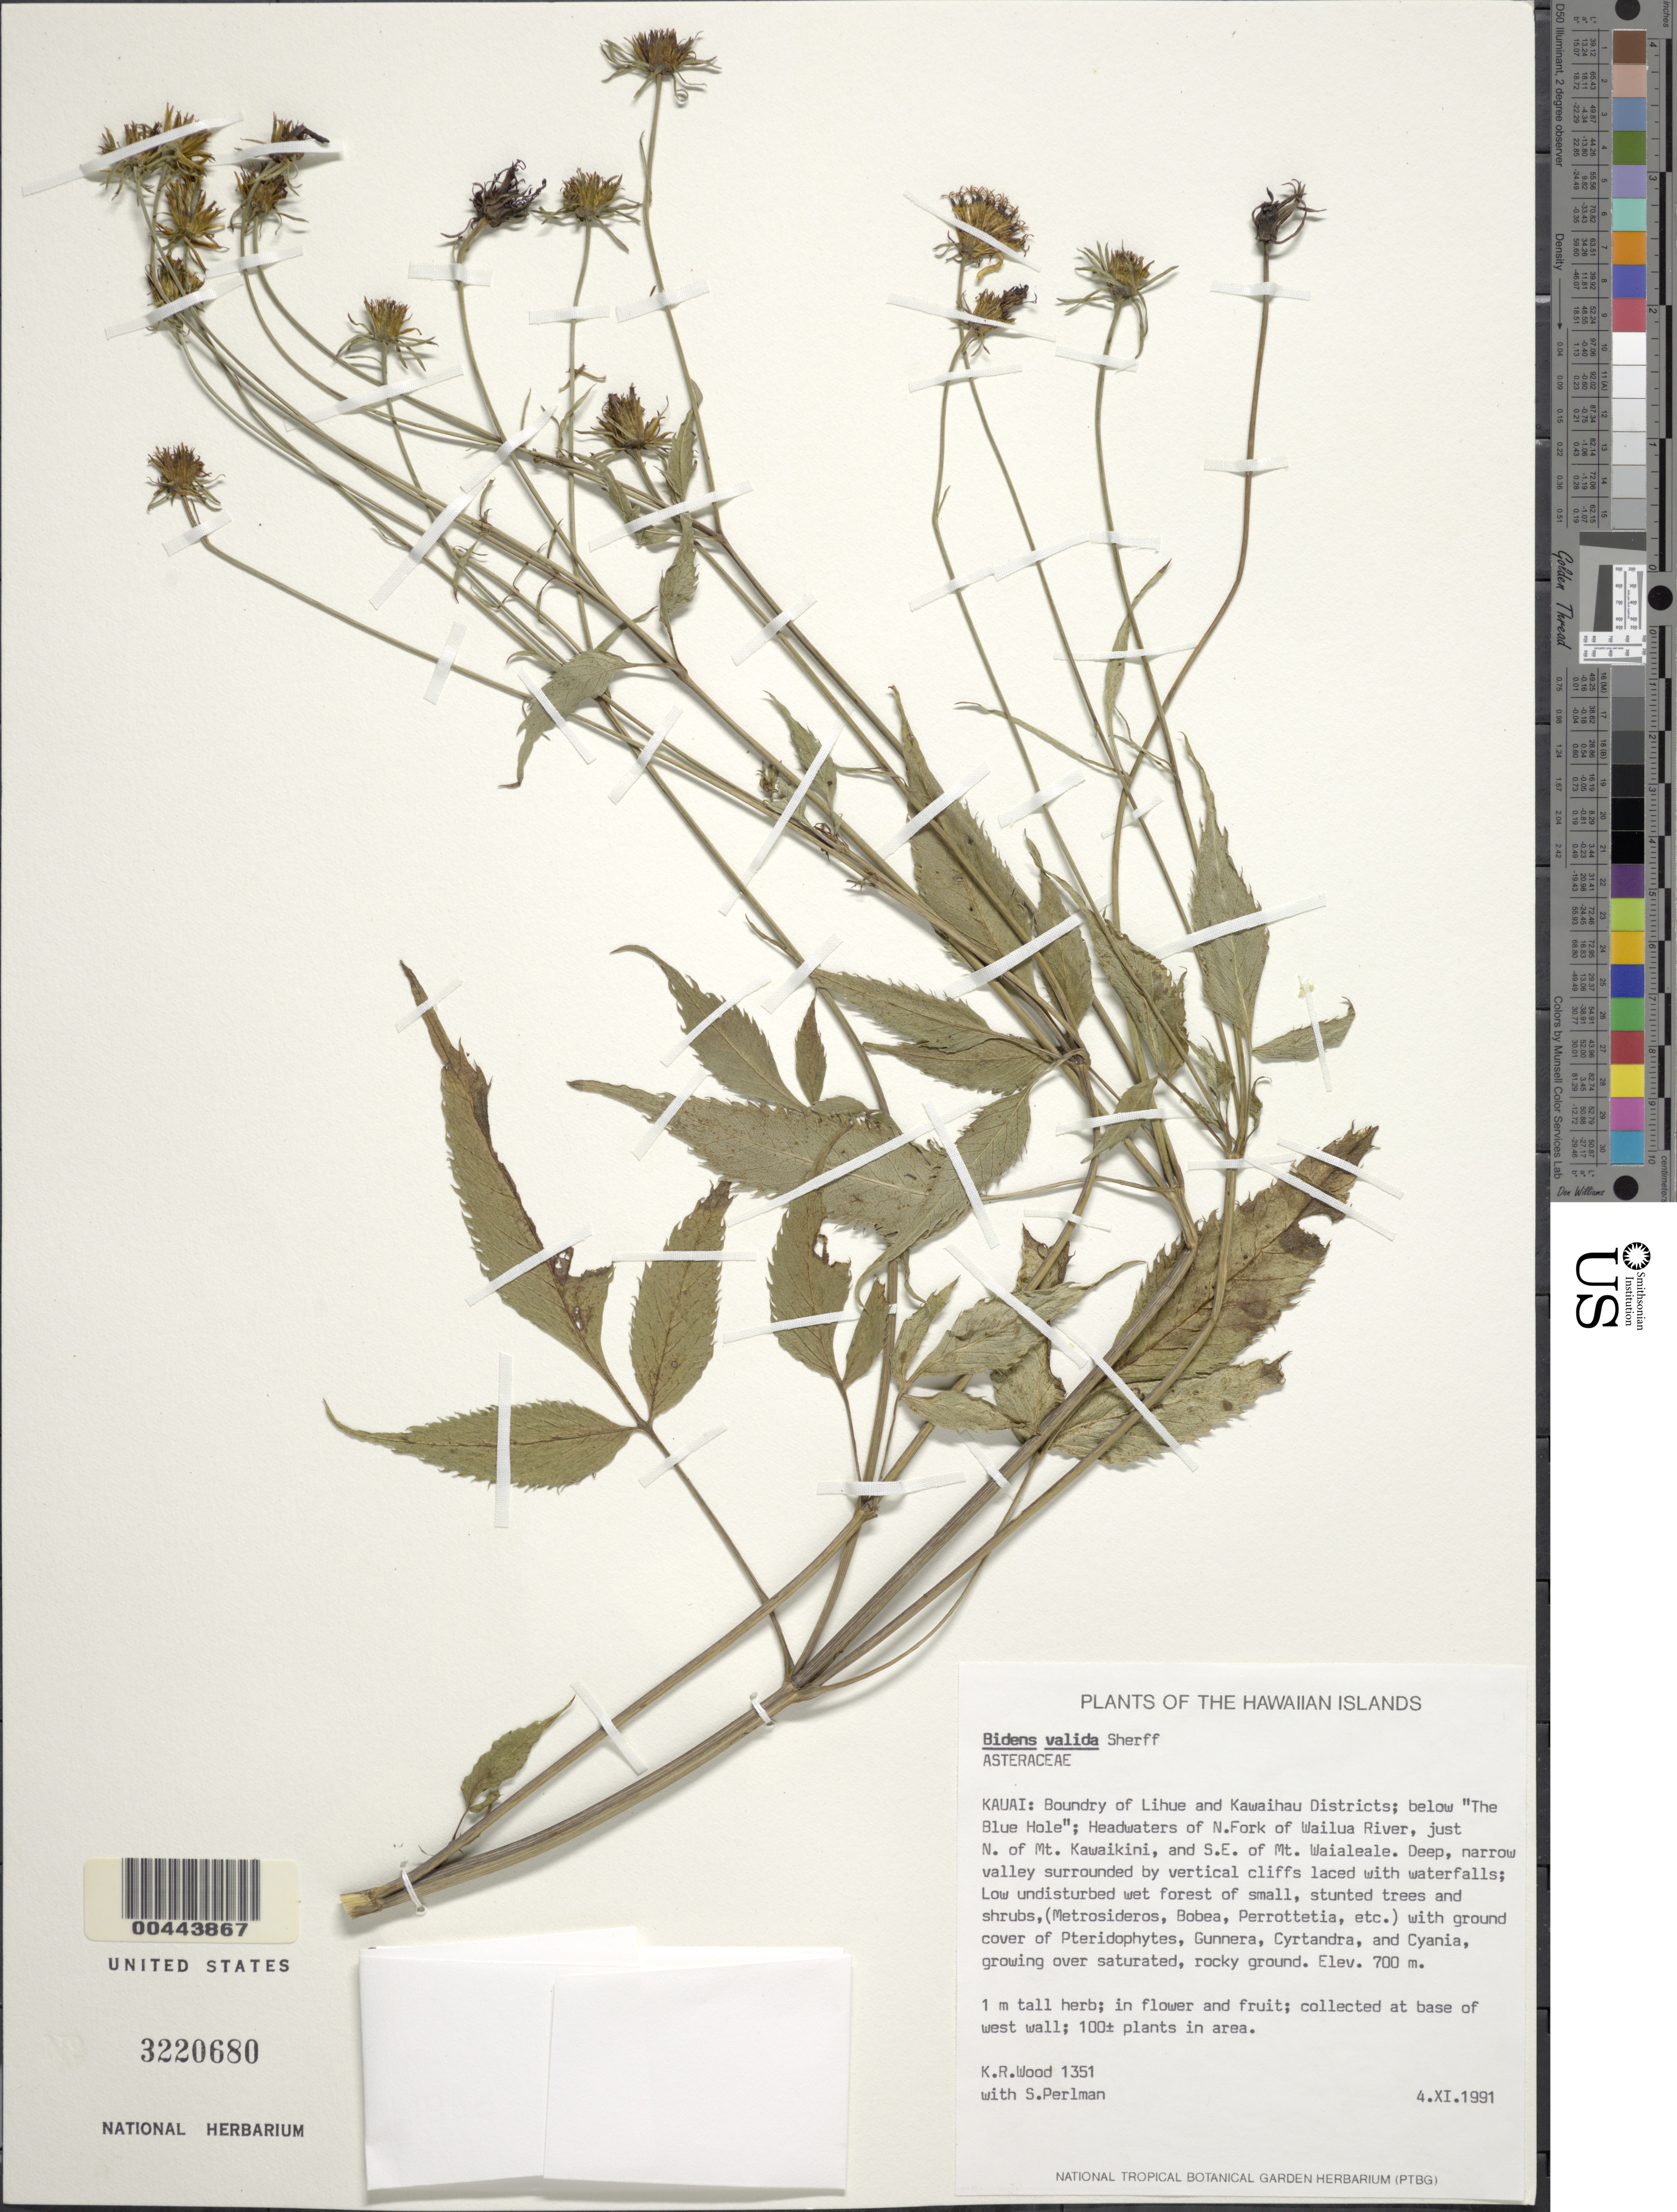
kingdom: Plantae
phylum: Tracheophyta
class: Magnoliopsida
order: Asterales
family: Asteraceae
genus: Bidens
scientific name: Bidens valida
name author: Sherff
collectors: K. R. Wood & S. P. Perlman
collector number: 1351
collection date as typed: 4 Nov 1991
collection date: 1991-11-04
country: United States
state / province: Hawaii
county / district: Kauai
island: Kaua'i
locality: Boundary of Lihue and Kawaihau Districts, below The Blue Hole, headwaters of N Fork of Wailua River, just N of...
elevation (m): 700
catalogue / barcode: US 3220680